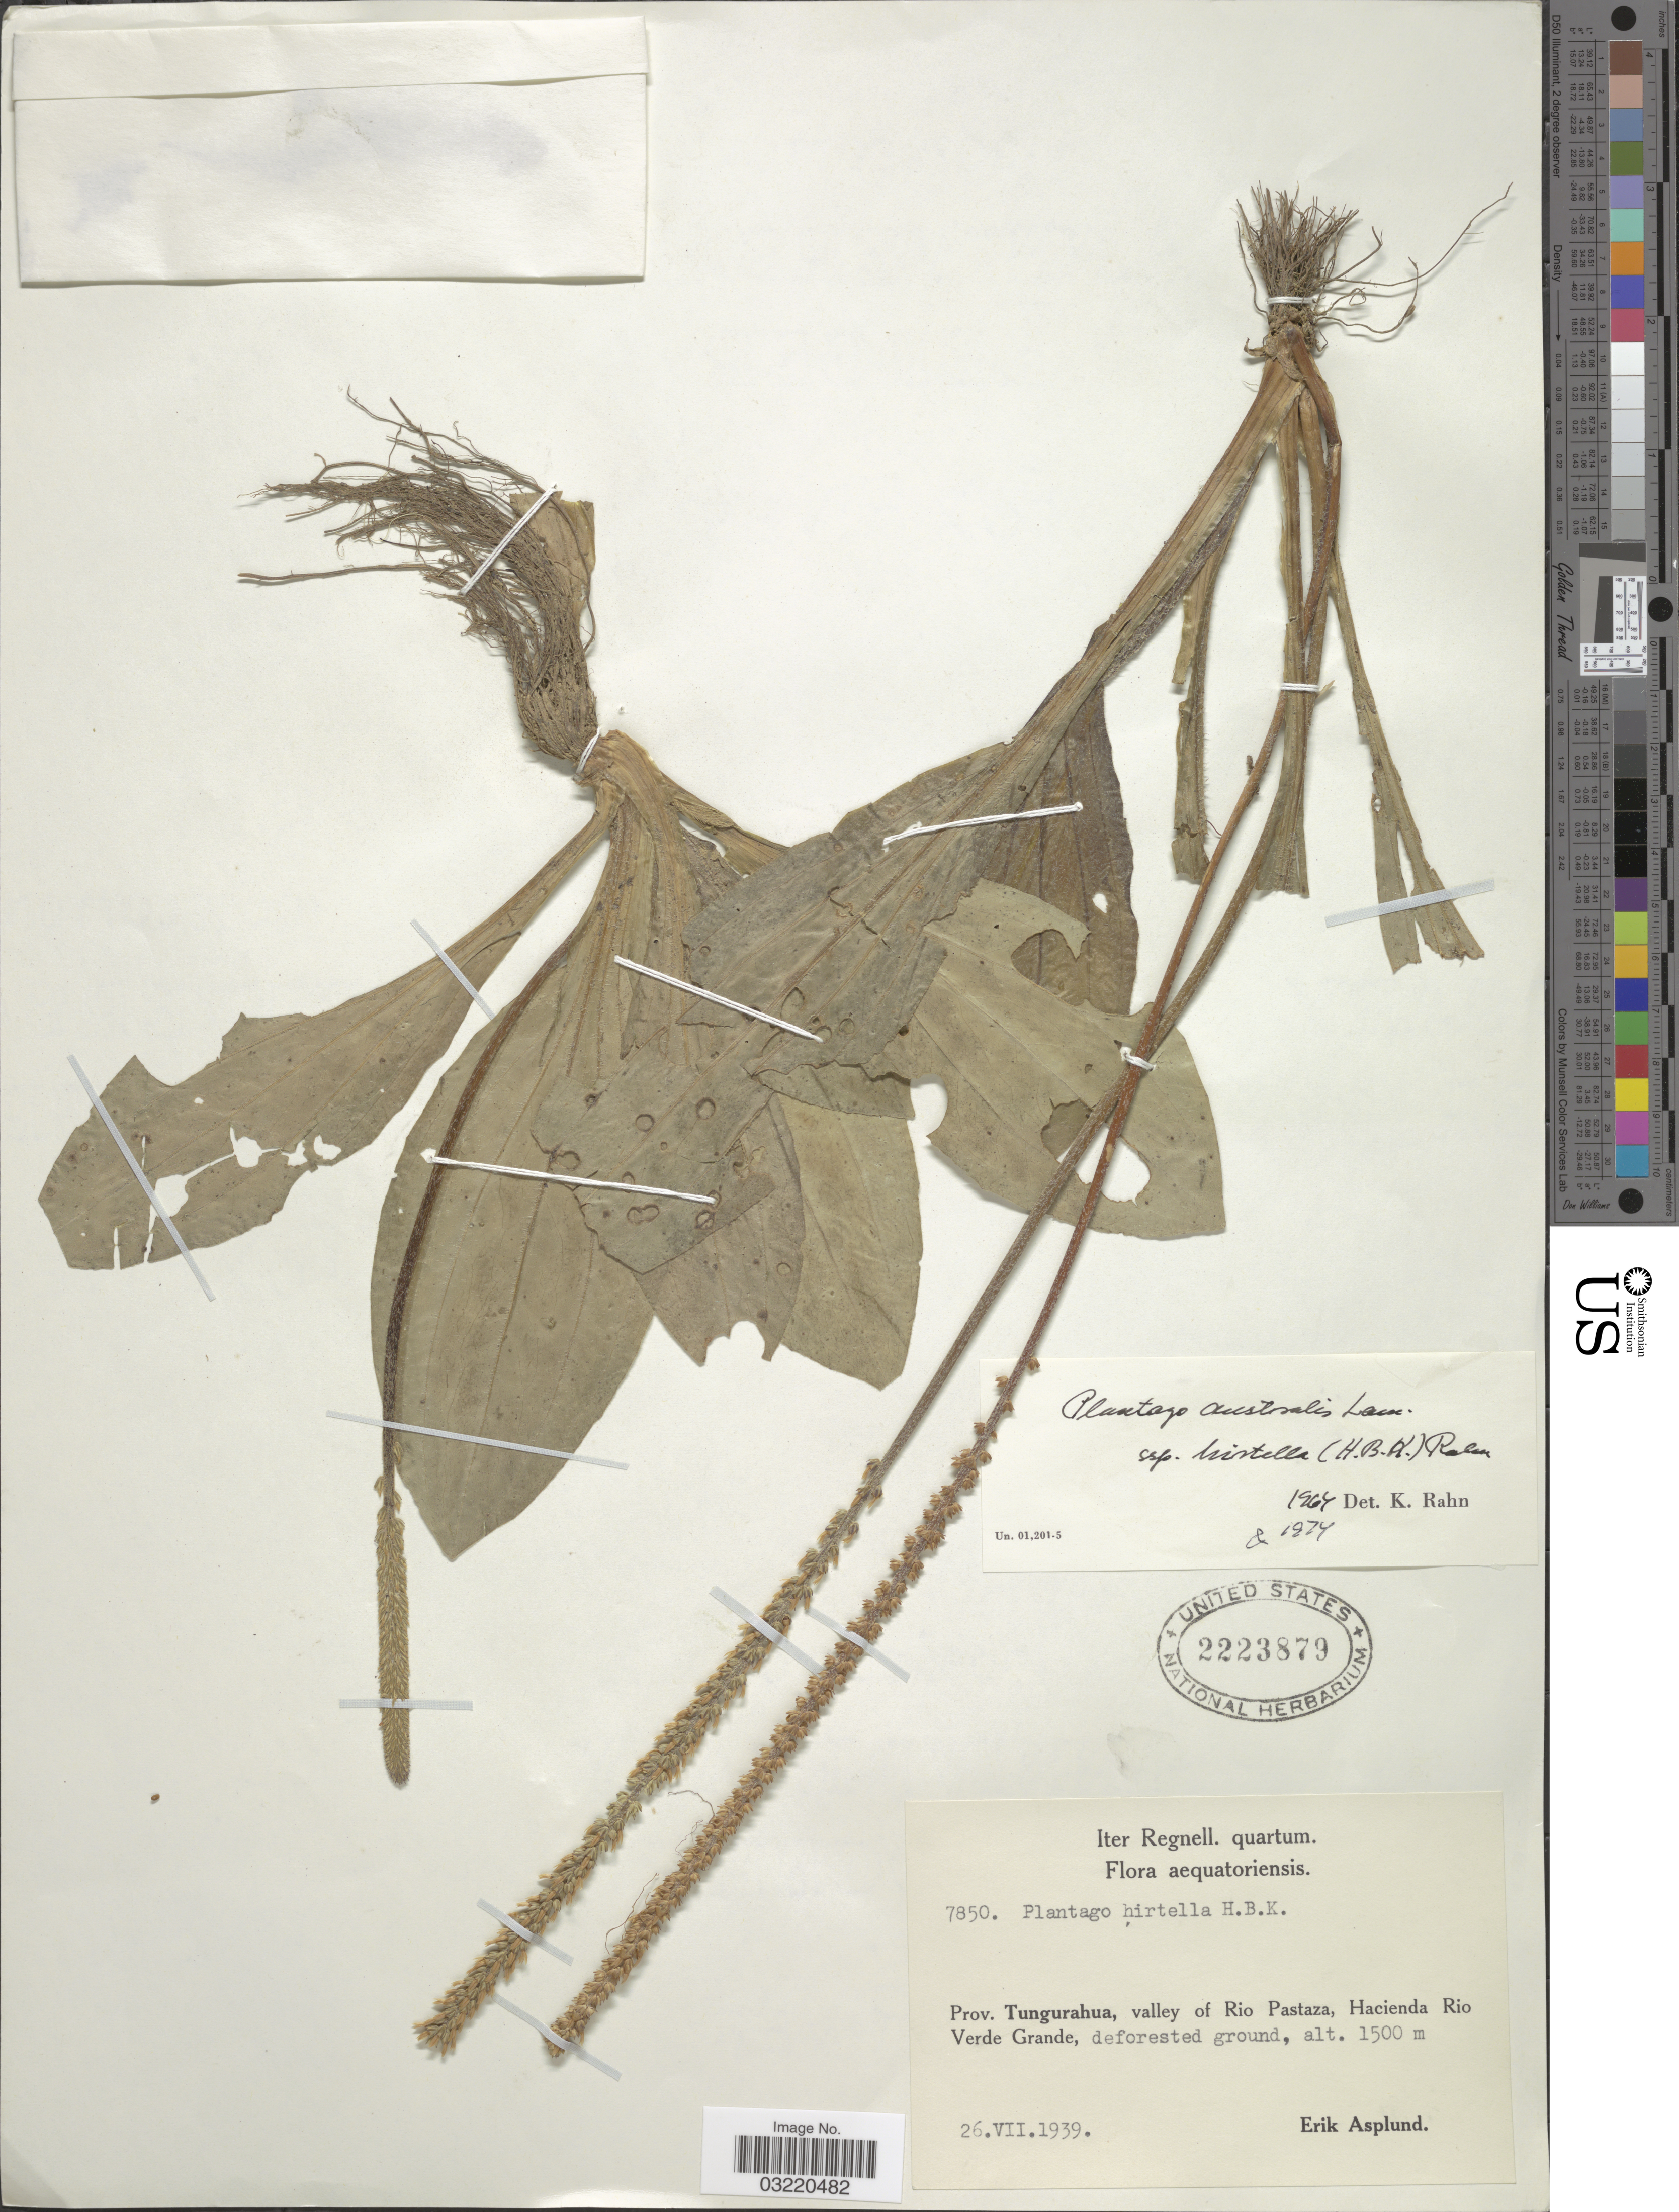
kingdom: Plantae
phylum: Tracheophyta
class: Magnoliopsida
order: Lamiales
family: Plantaginaceae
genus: Plantago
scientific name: Plantago australis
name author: Lam.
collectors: E. Asplund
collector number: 7850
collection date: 1939-07-26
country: Ecuador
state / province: Tungurahua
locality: Valley of Rio Pastaza, Hacienda Rio Verde Grande.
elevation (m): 1500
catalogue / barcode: US 2223879